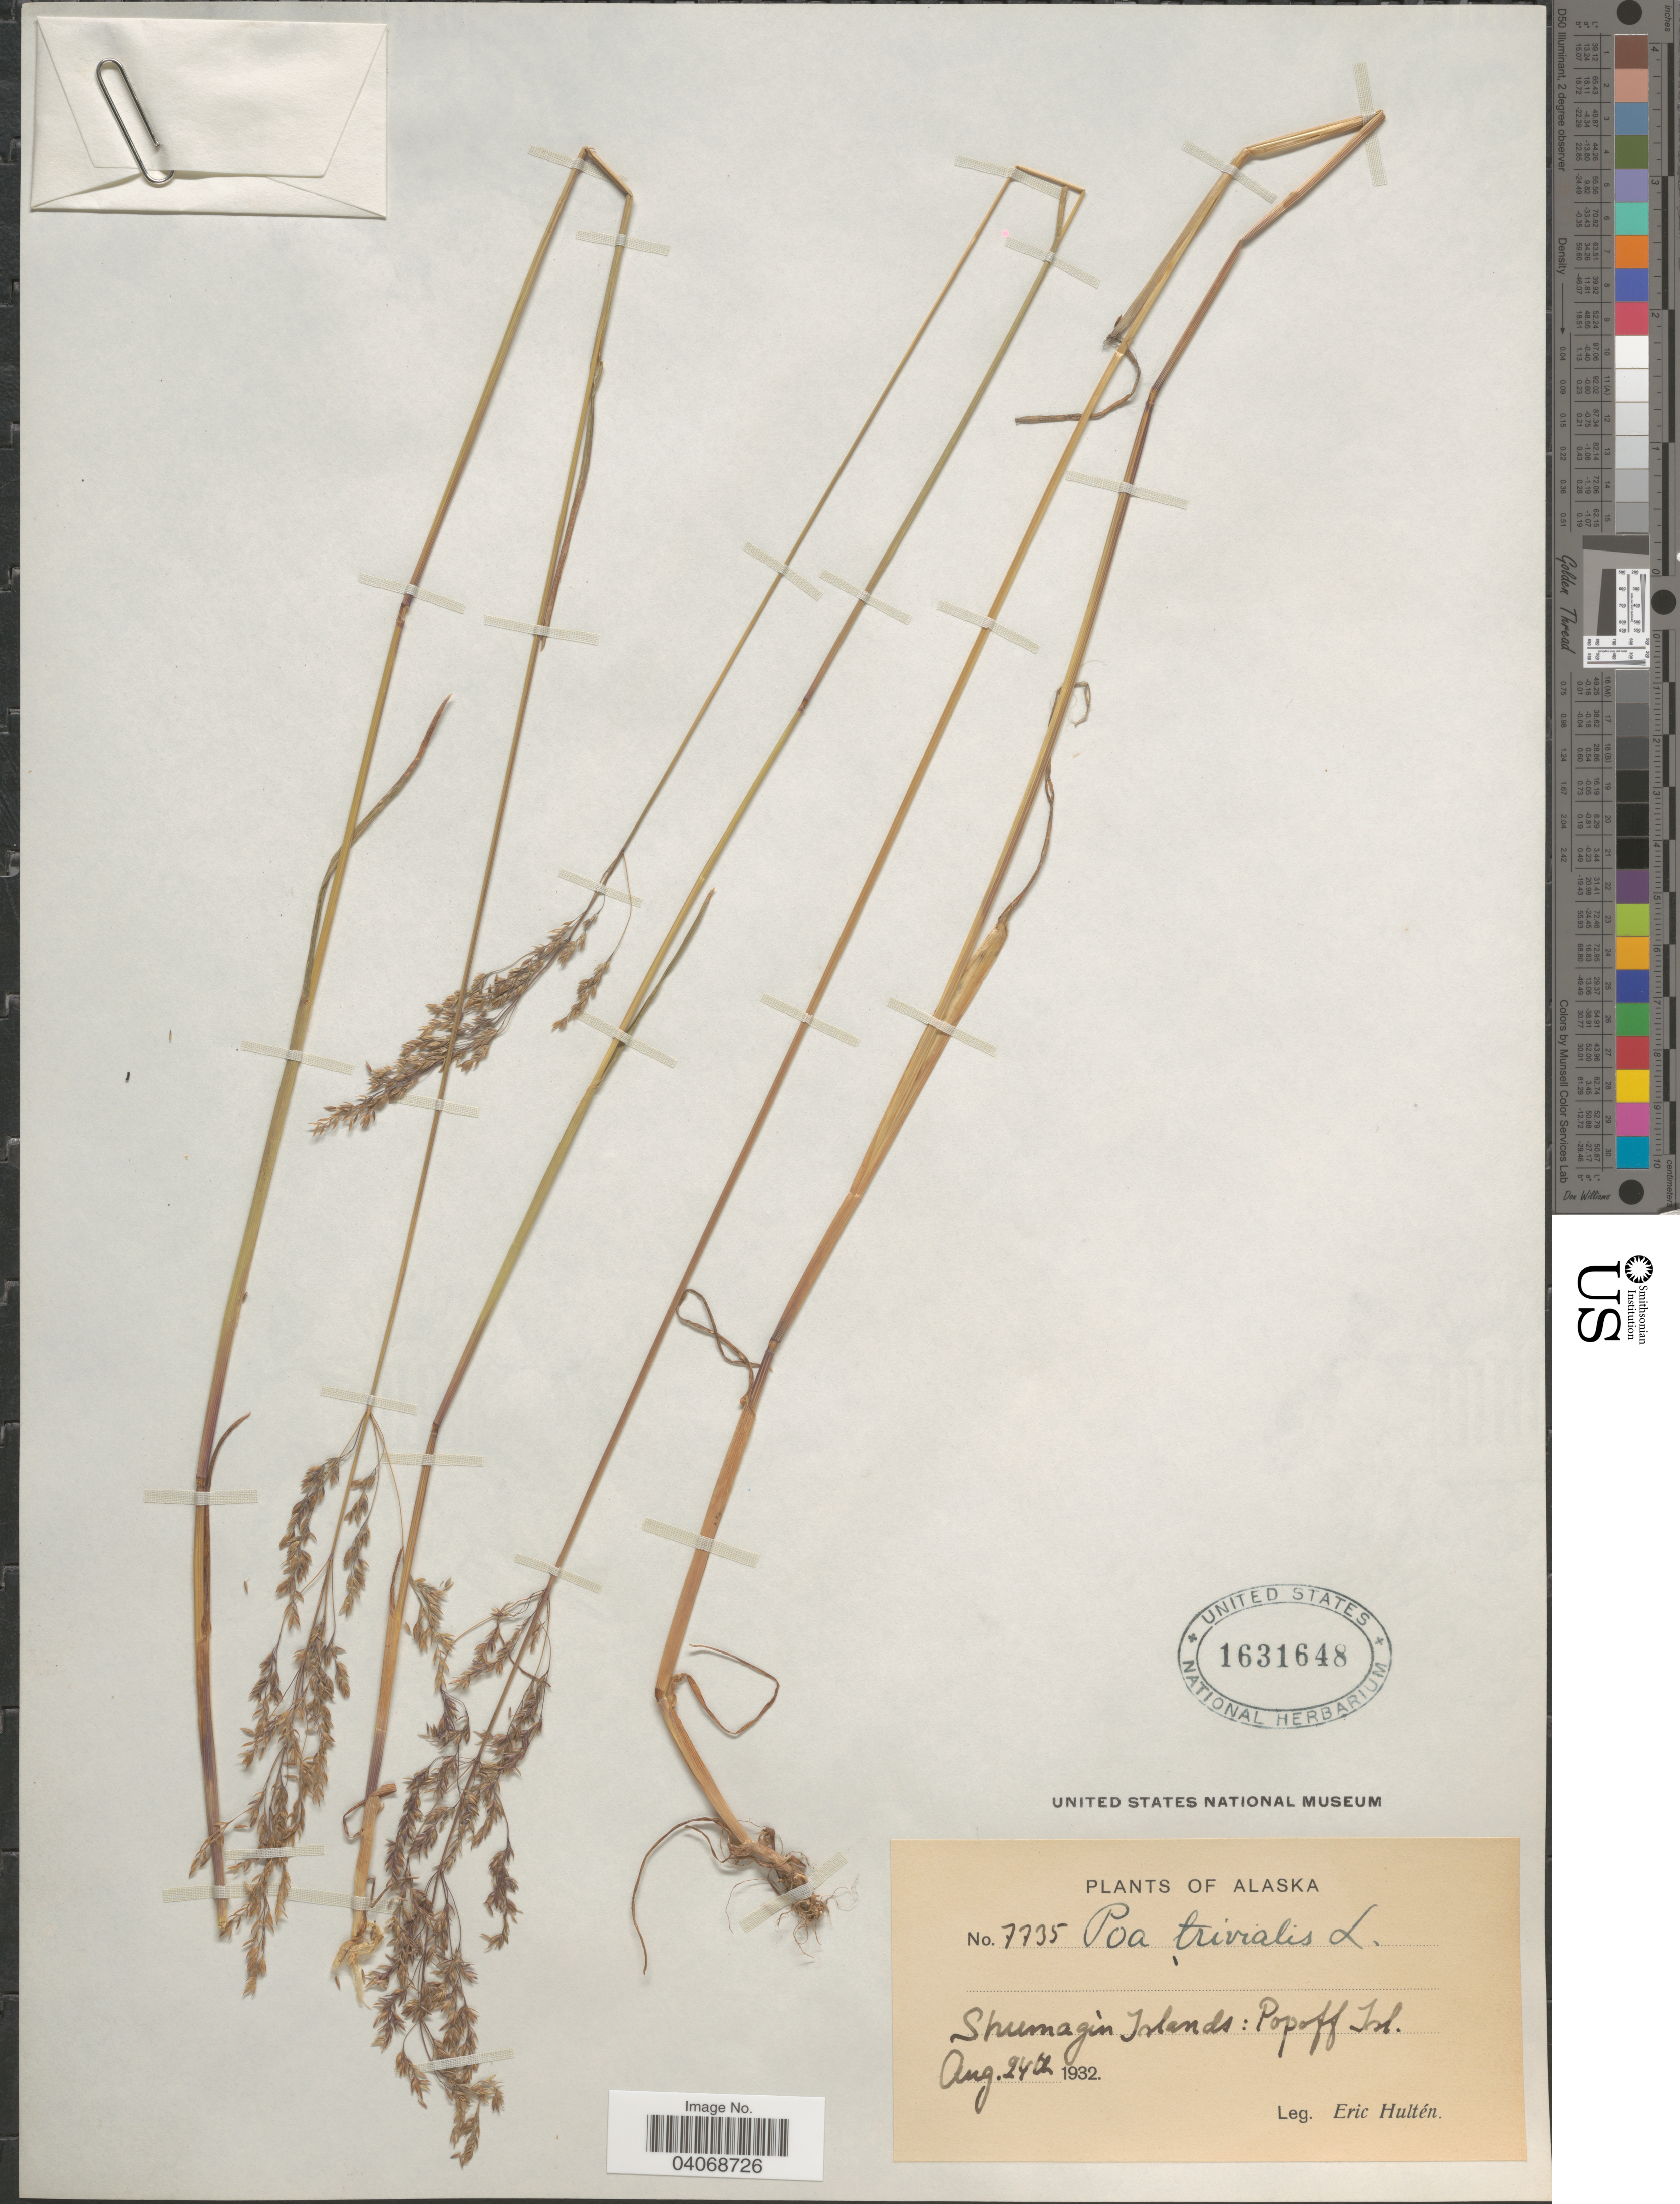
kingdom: Plantae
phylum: Tracheophyta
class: Liliopsida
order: Poales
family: Poaceae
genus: Poa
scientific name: Poa trivialis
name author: L.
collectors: E. G. Hultén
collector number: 7735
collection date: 1932-08-24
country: United States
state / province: Alaska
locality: Shumagin Islands: Popoff Isl.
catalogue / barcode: US 1631648